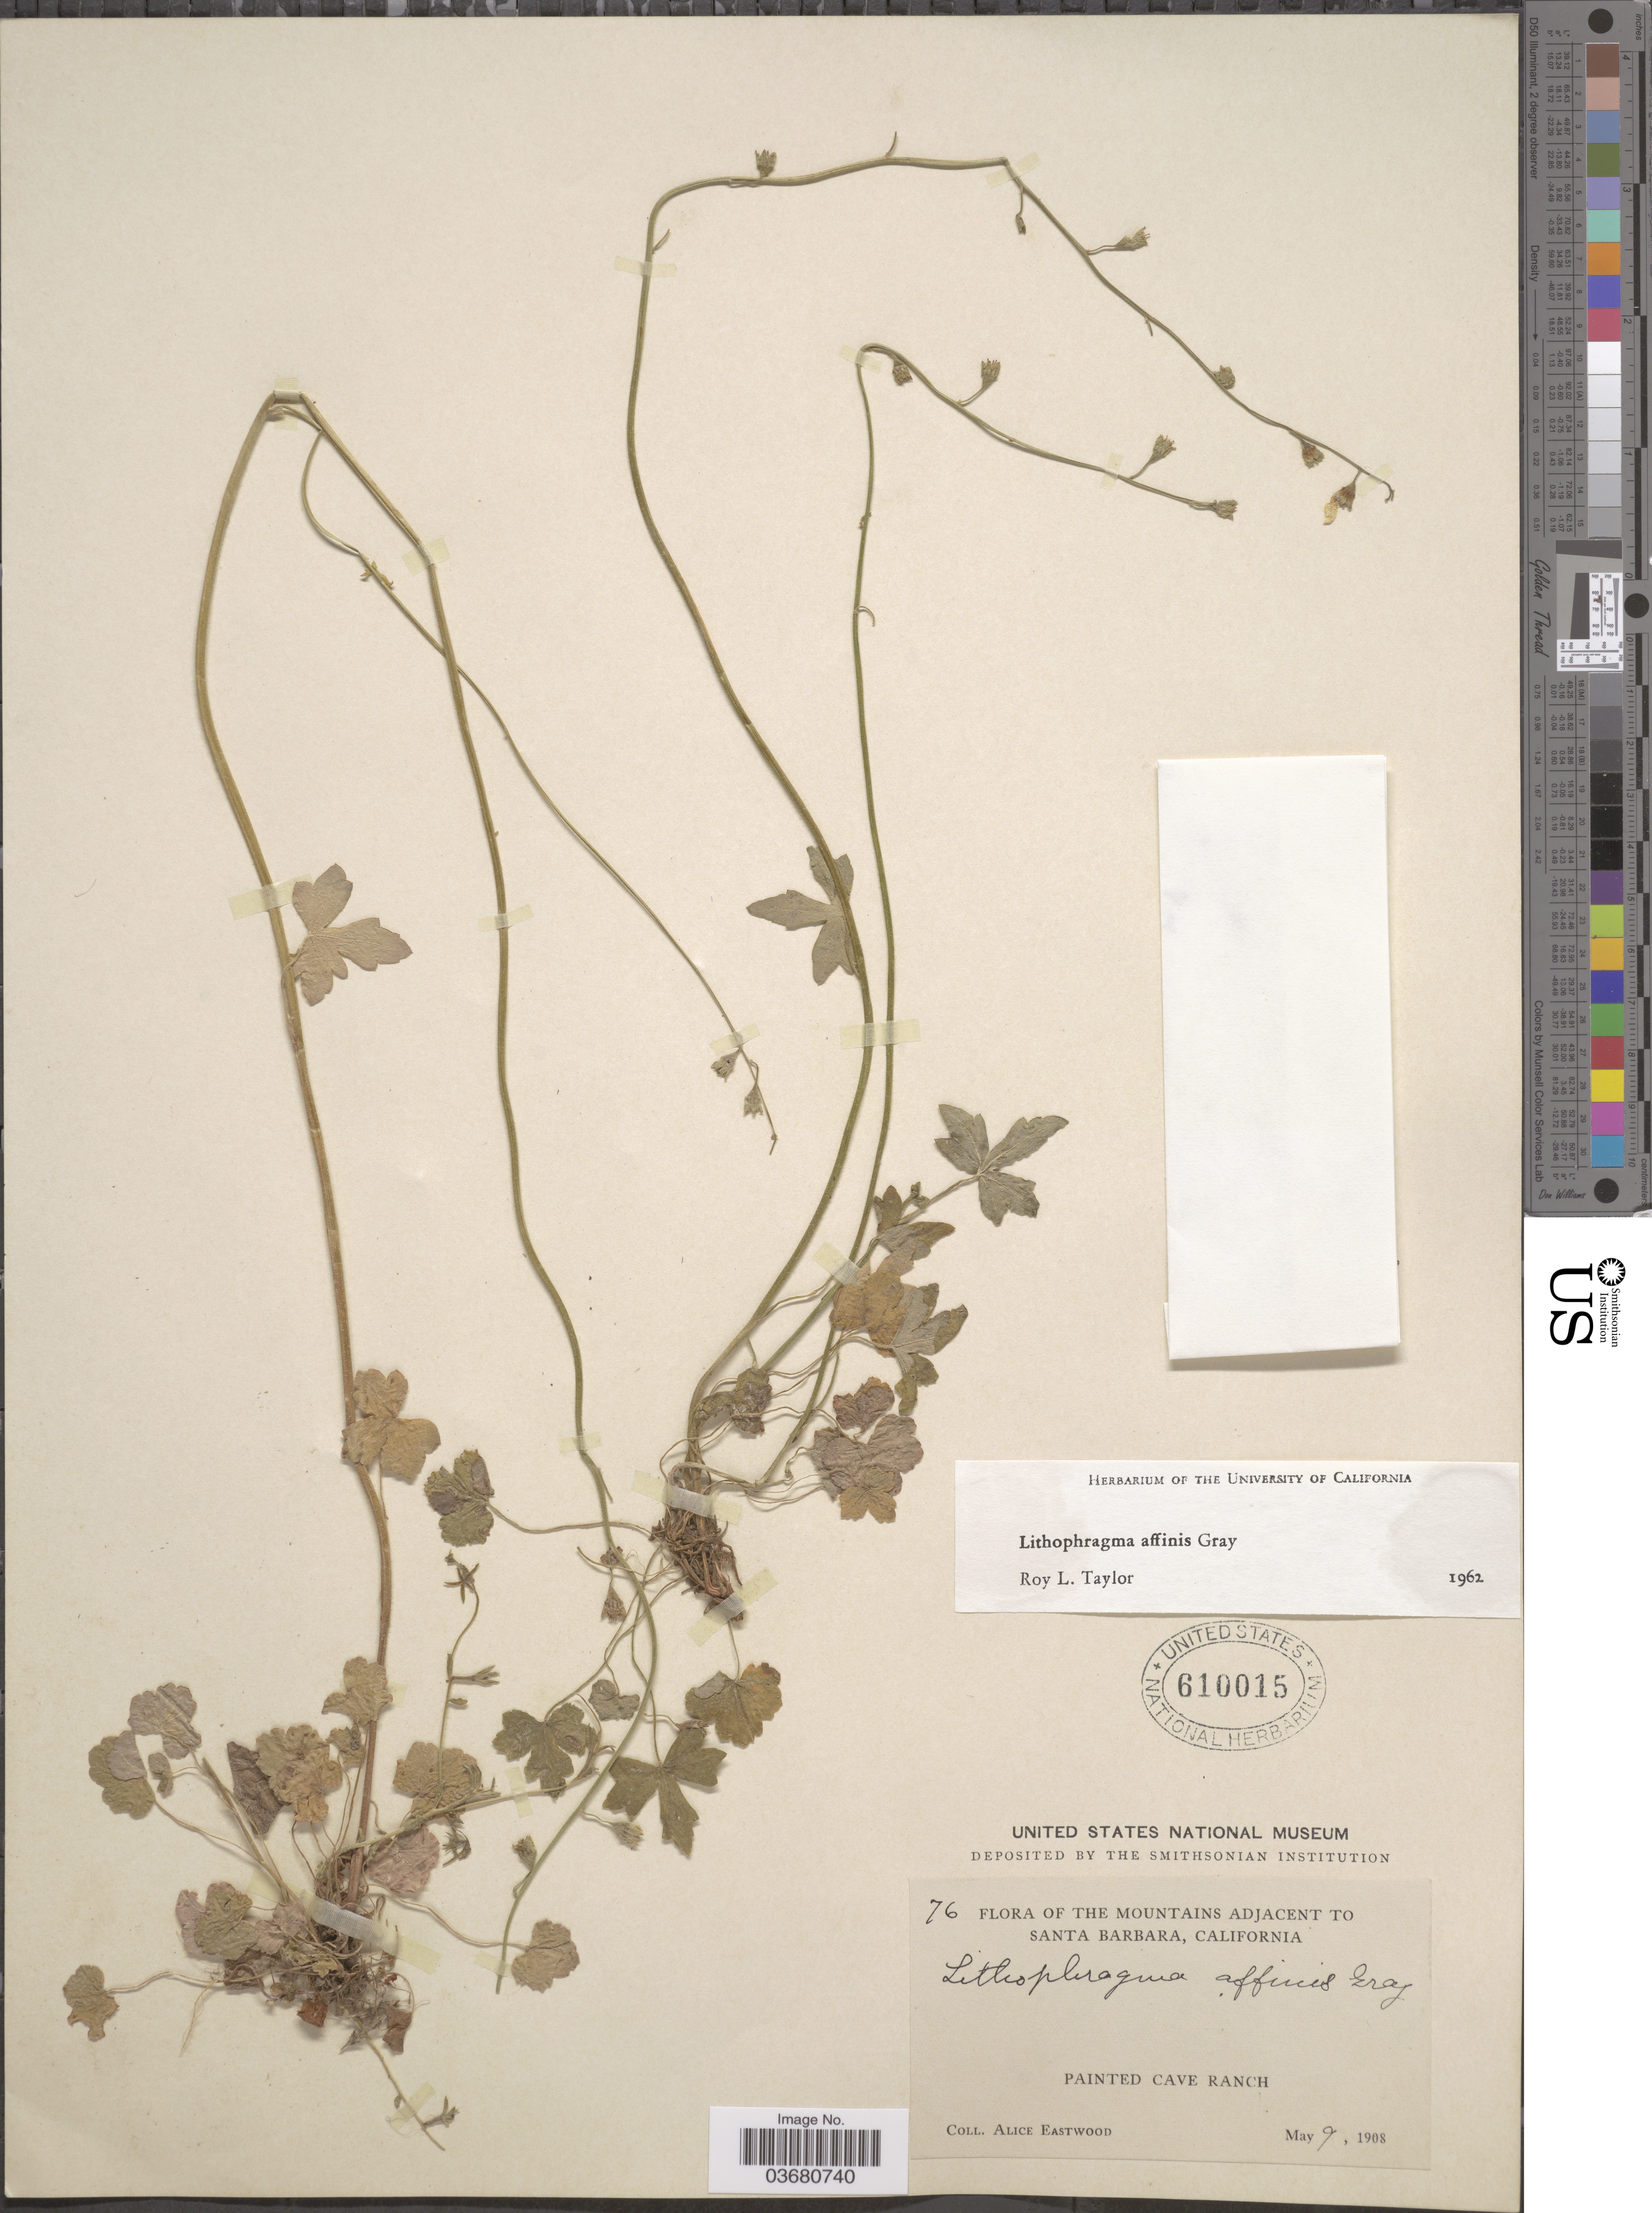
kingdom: Plantae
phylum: Tracheophyta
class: Magnoliopsida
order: Saxifragales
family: Saxifragaceae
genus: Lithophragma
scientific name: Lithophragma affine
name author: A. Gray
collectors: A. Eastwood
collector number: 76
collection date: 1908-05-09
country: United States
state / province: California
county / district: Santa Barbara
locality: Mountains adjacent to Santa Barbara. Painted Cave Ranch.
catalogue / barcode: US 610015